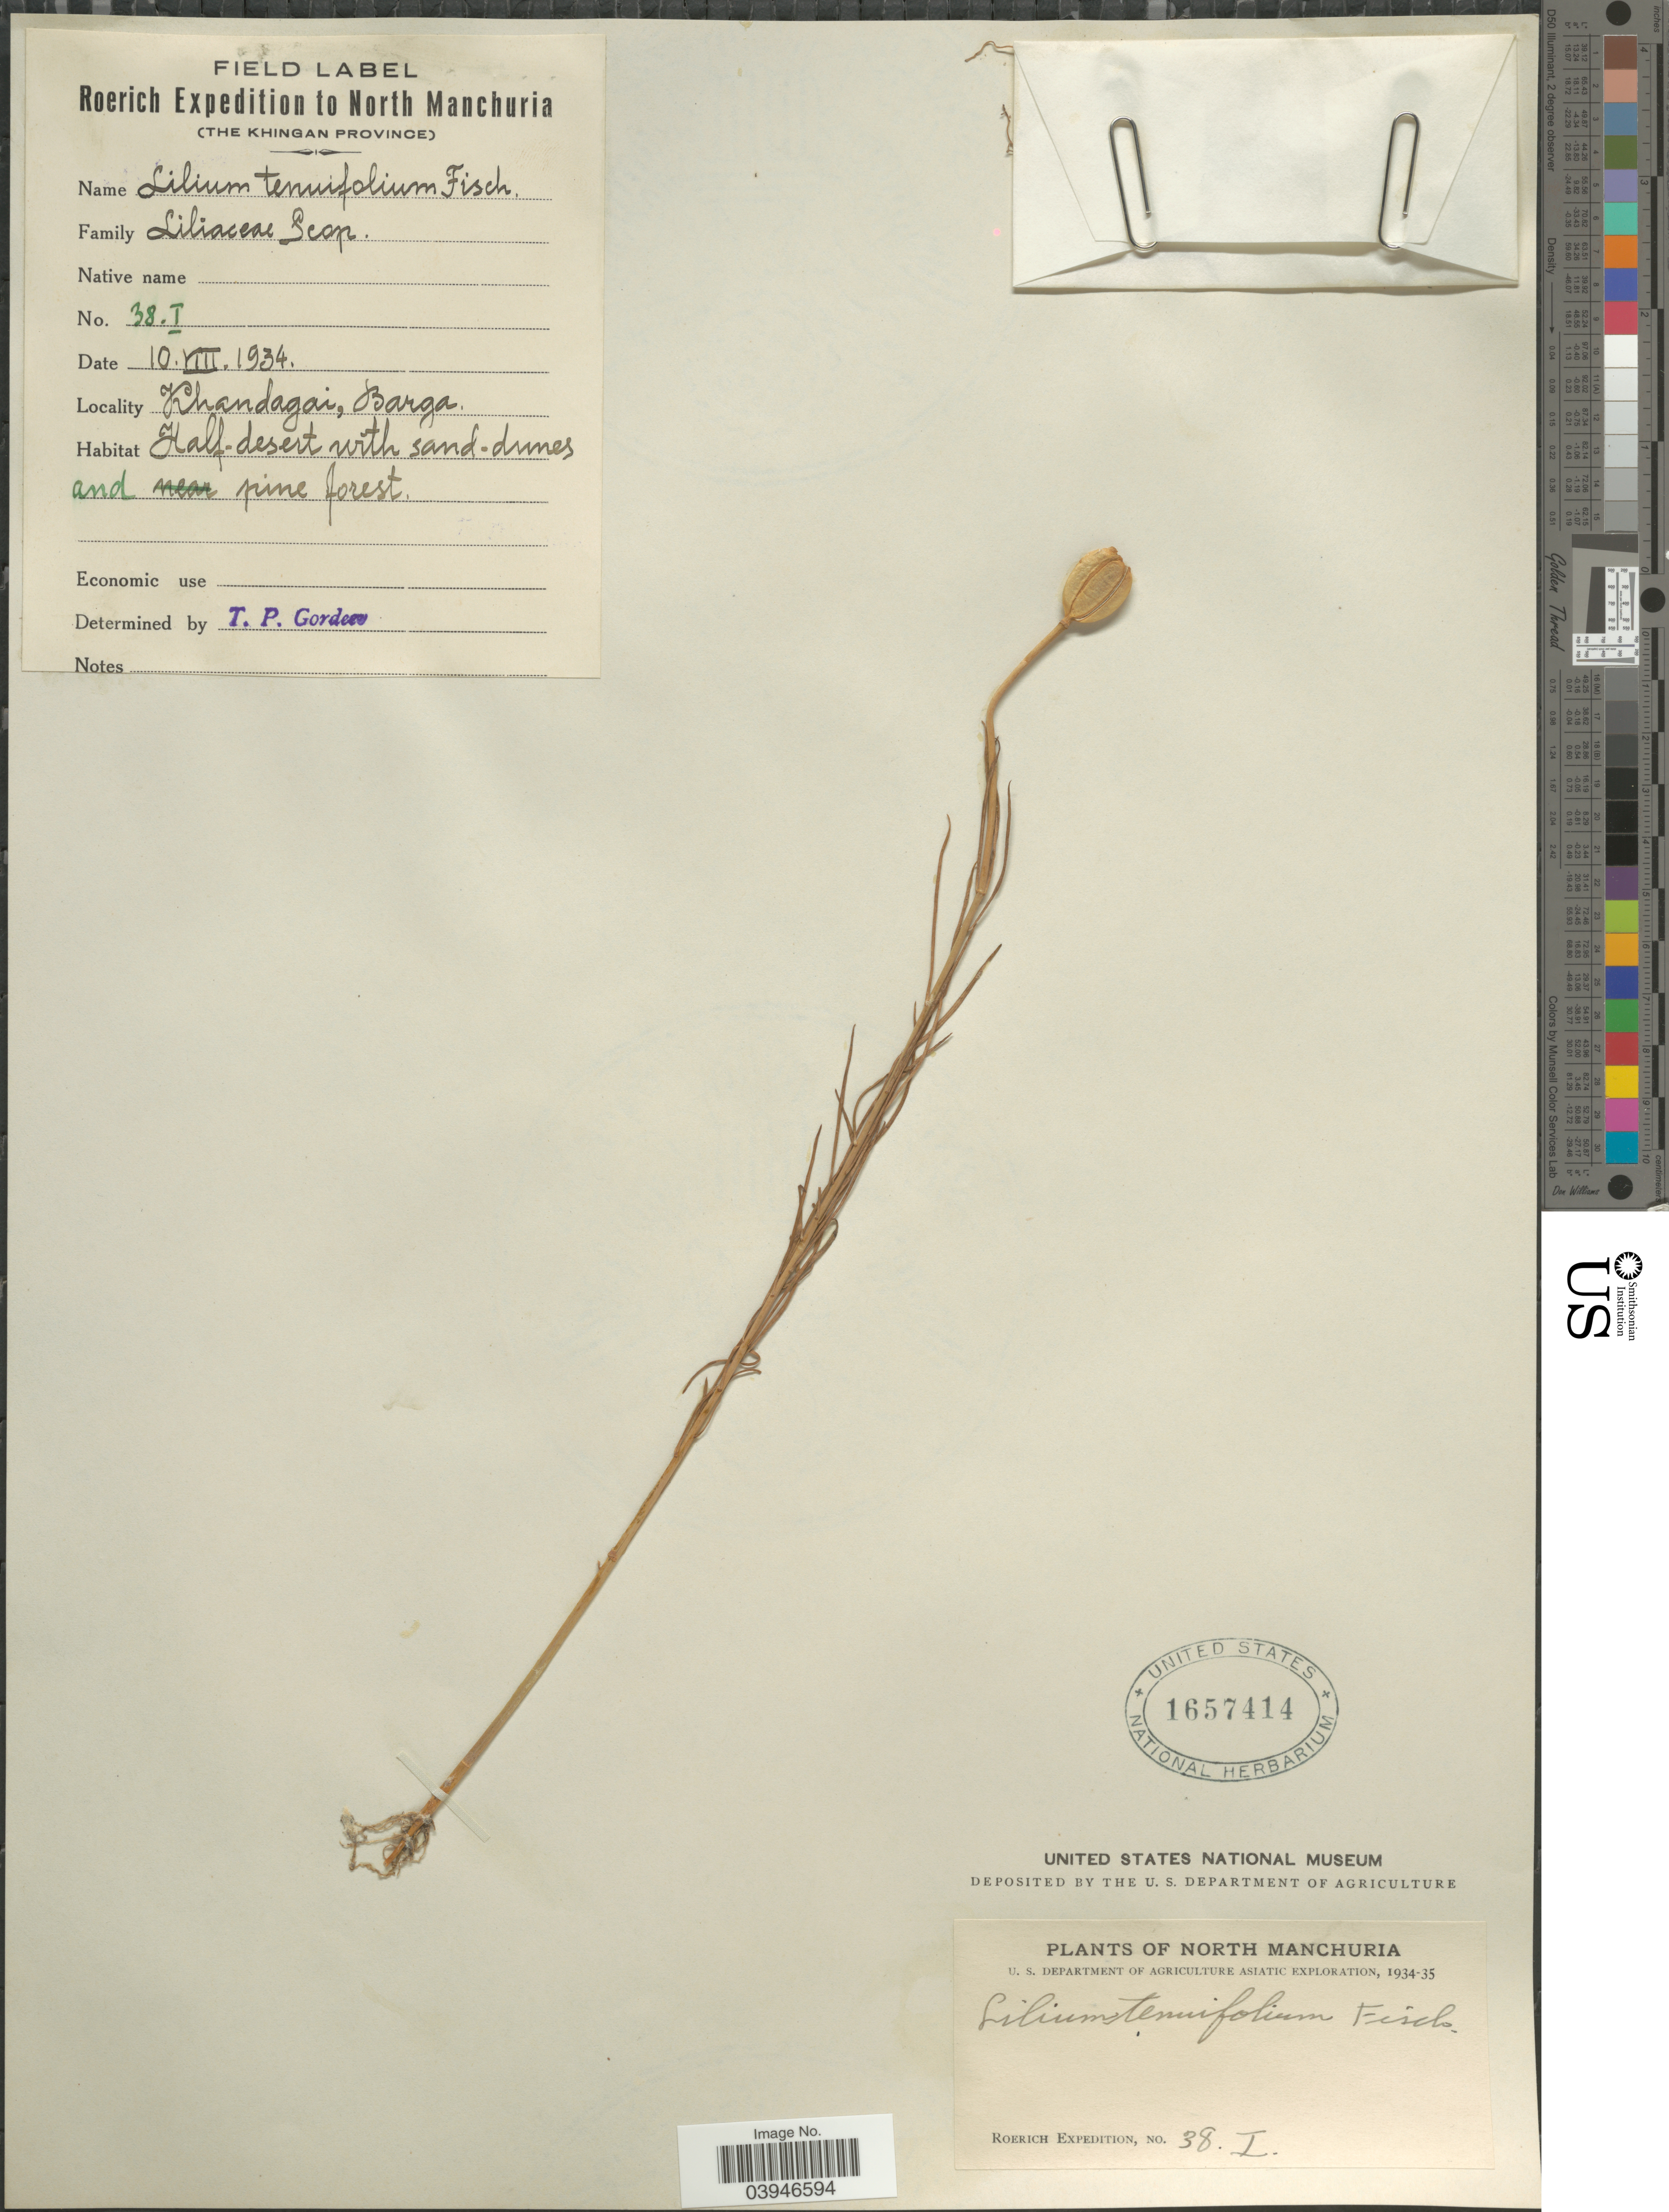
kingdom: Plantae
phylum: Tracheophyta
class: Liliopsida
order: Liliales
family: Liliaceae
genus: Lilium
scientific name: Lilium tenuifolium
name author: Fisch. ex Hook. f.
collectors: Roerich Expedition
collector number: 38 I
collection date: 1934-08-10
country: China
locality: Khandagai, Barga. Half-desert with sand-dunes and pine forest.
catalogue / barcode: US 1657414